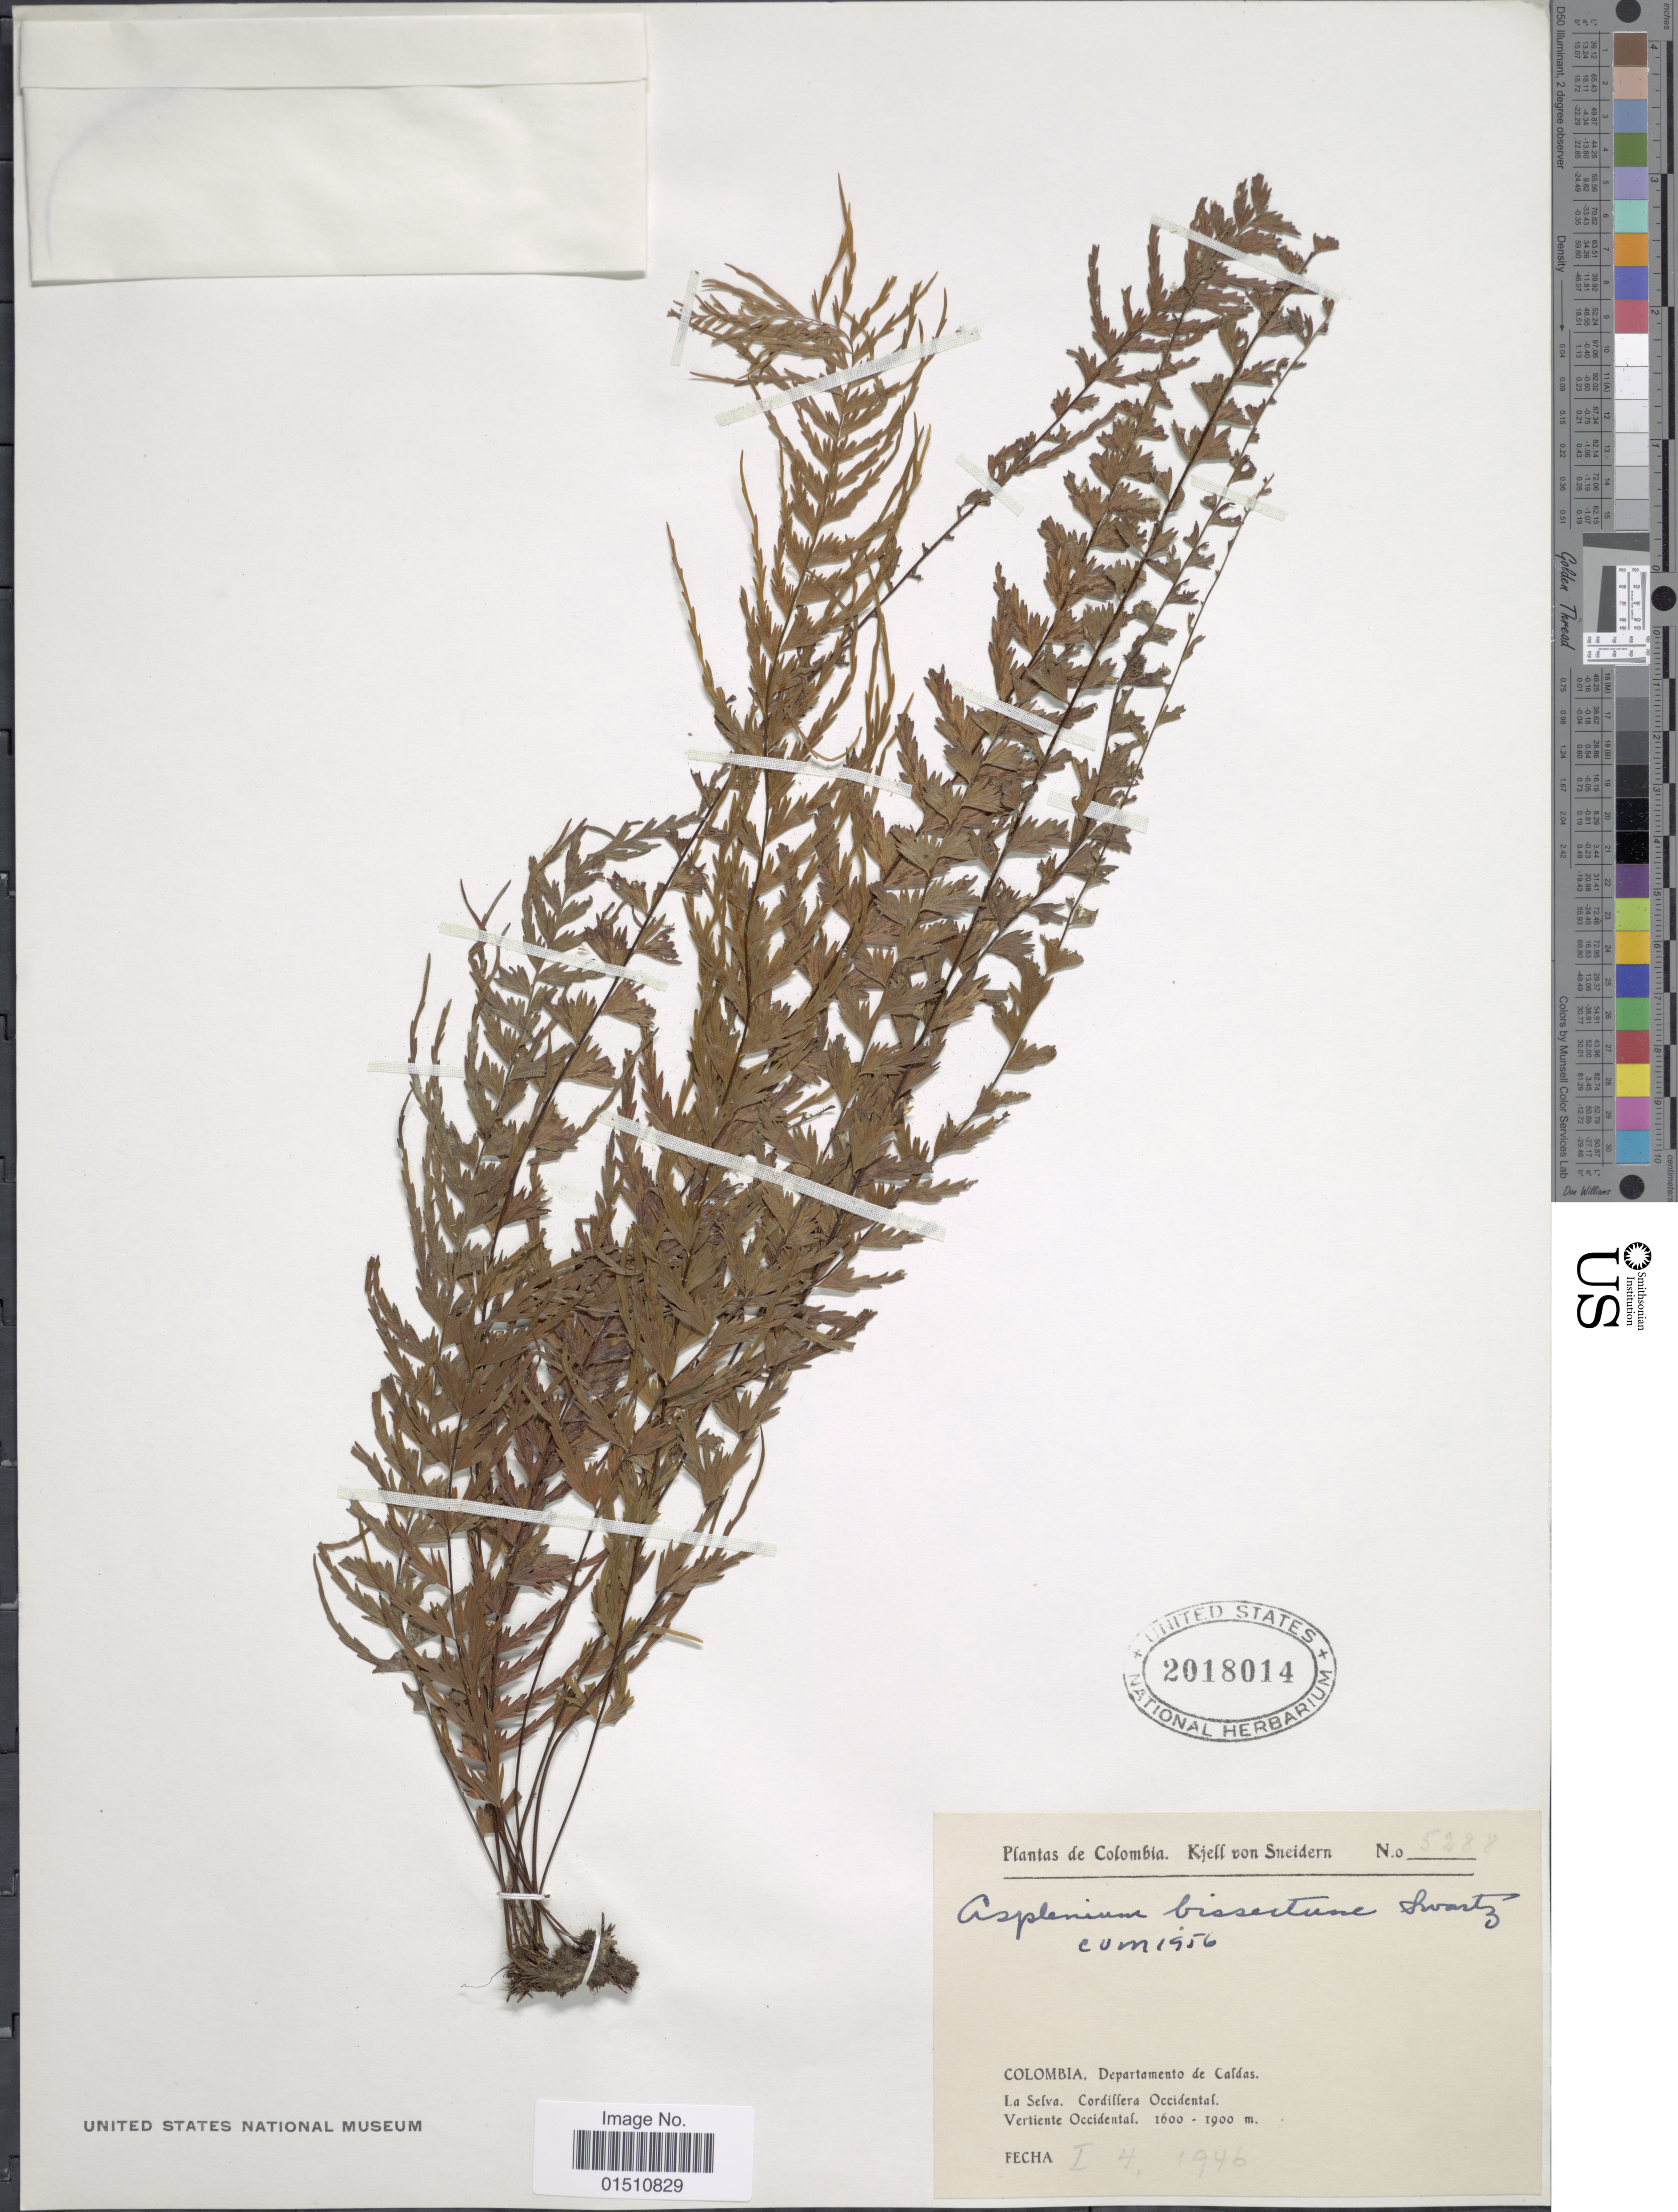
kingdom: Plantae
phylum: Tracheophyta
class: Polypodiopsida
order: Polypodiales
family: Aspleniaceae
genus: Asplenium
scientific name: Asplenium dissectum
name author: Brack. in Wilkes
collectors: K. von Sneidern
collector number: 5288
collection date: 1946-01-04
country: Colombia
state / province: Caldas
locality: Colombia, Departamento de Caldas, La Selva. Cordillera Occidental, Viertente Occidental.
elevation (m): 1600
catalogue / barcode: US 2018014